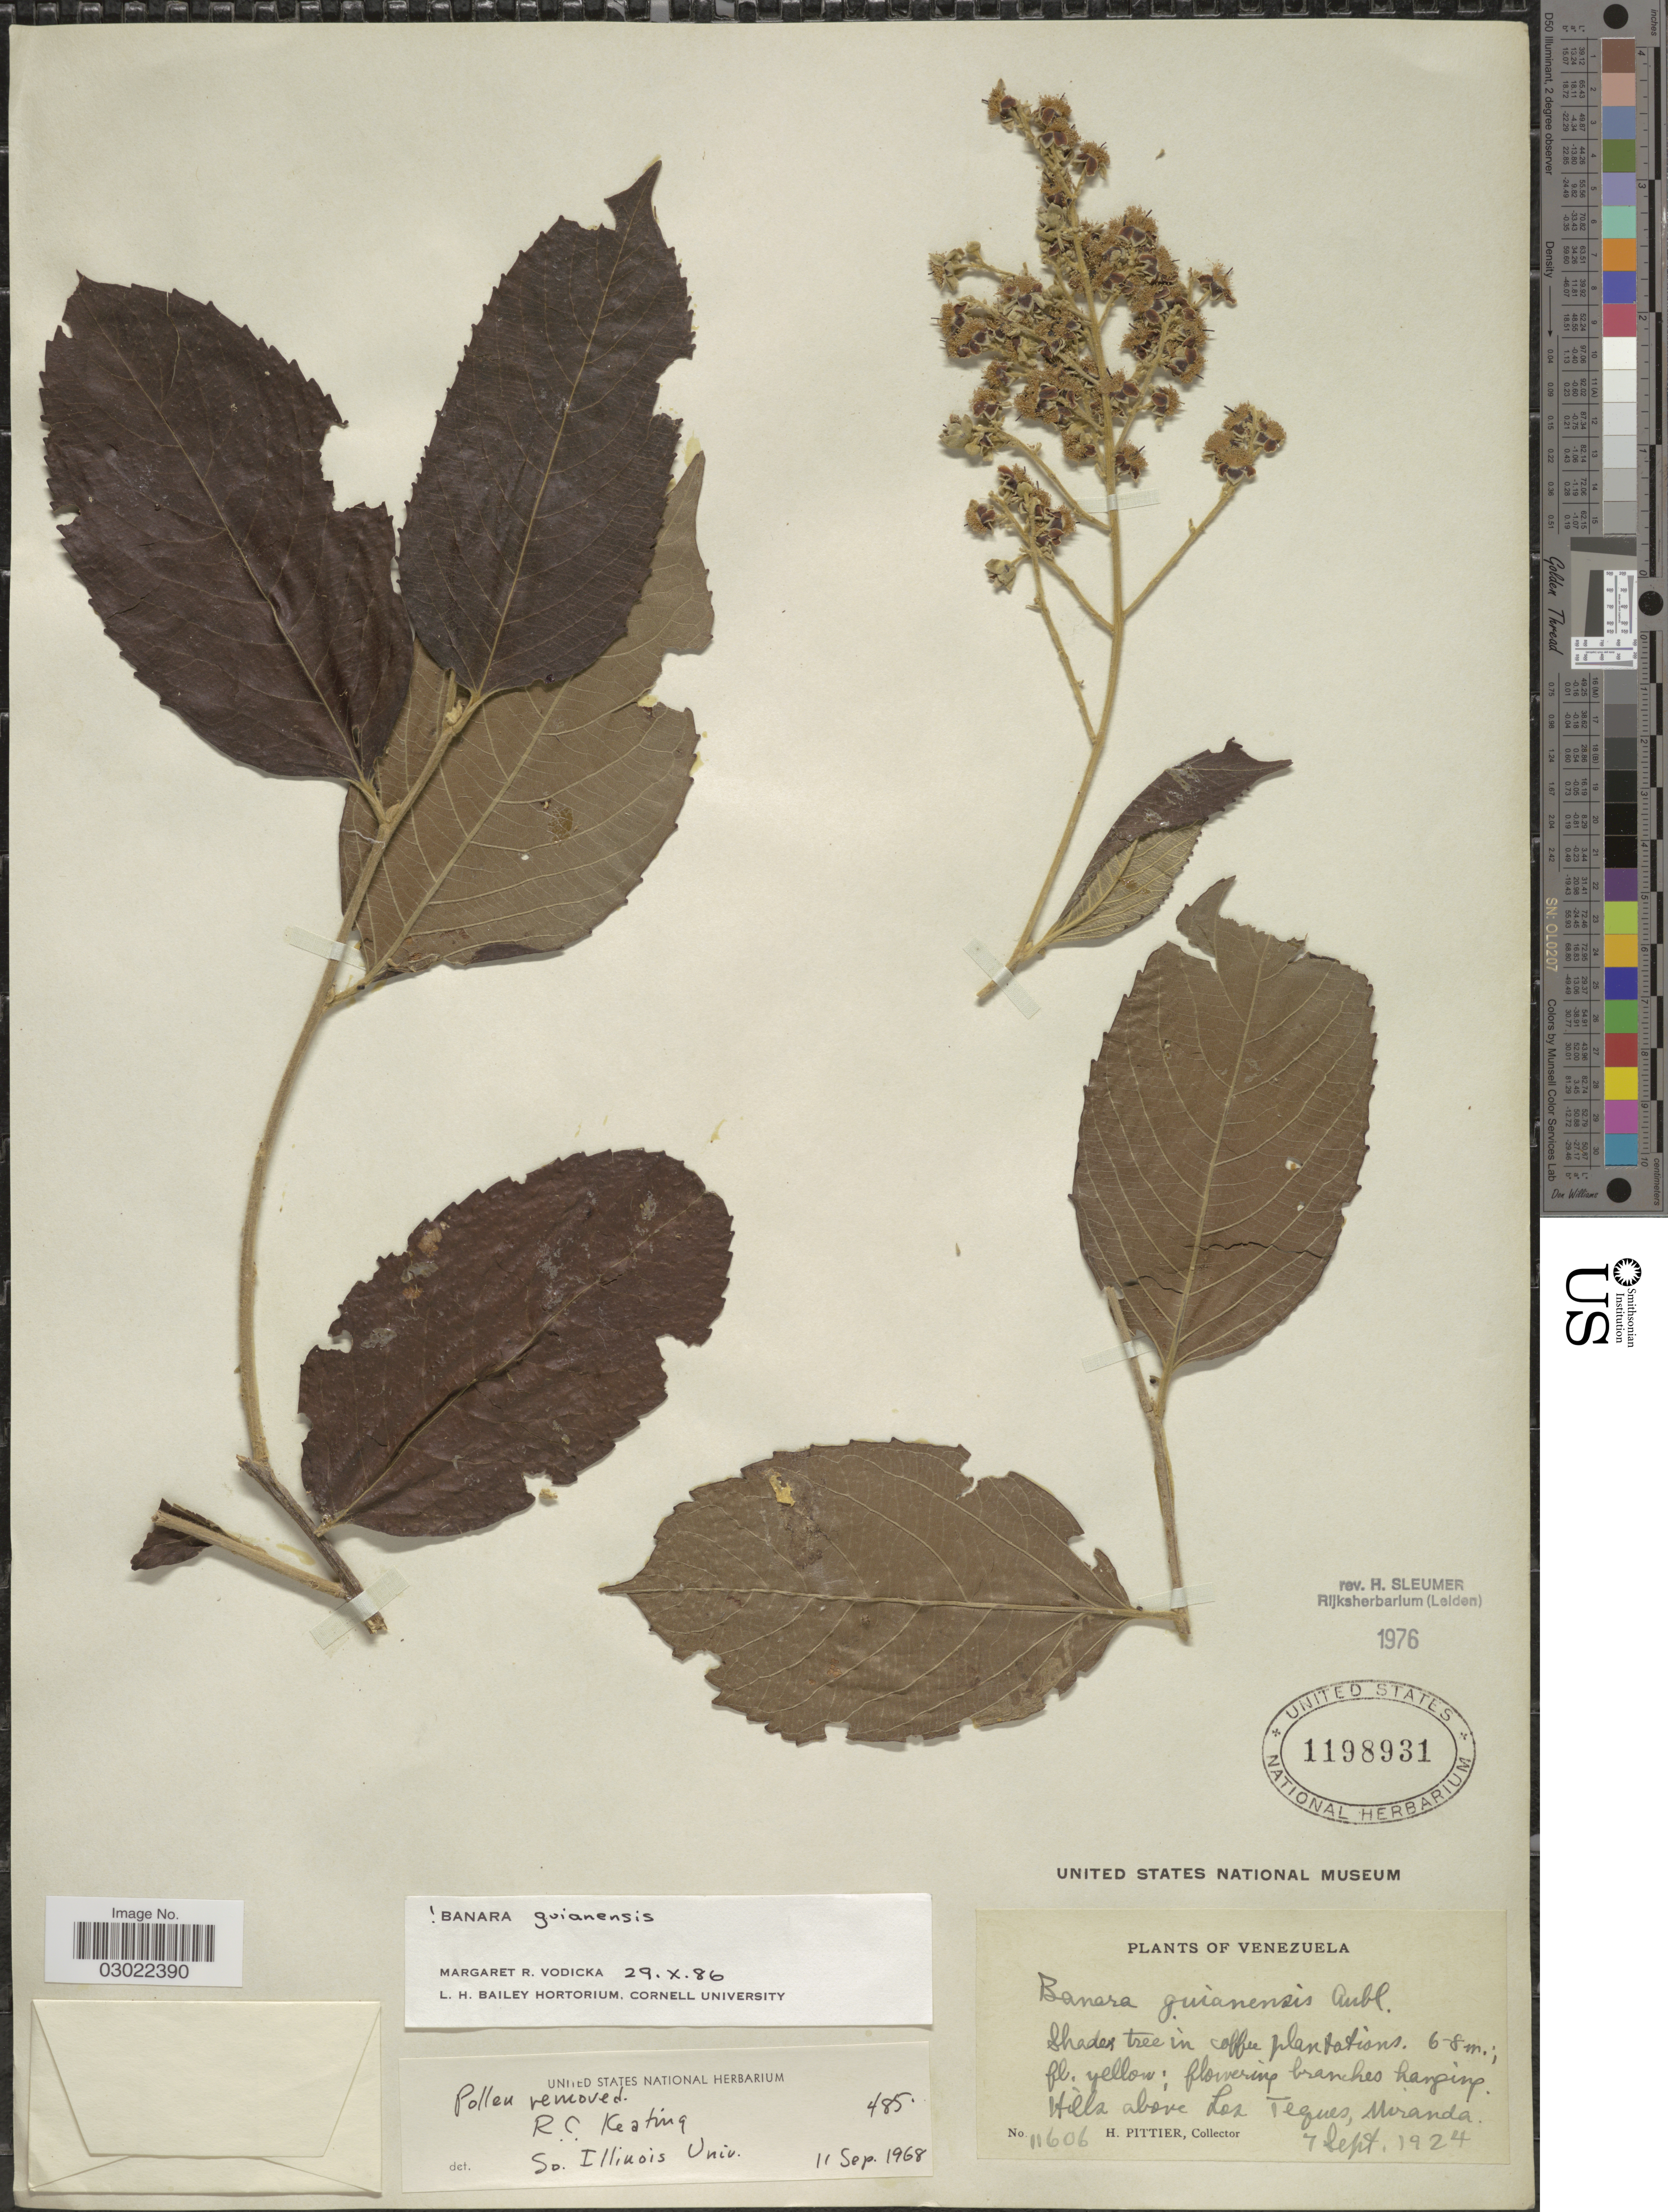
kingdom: Plantae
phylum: Tracheophyta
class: Magnoliopsida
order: Malpighiales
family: Salicaceae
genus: Banara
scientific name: Banara guianensis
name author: Aubl.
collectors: H. F. Pittier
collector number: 11606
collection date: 1924-09-07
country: Venezuela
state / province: Miranda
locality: Hills above Los Teques.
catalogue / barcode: US 1198931